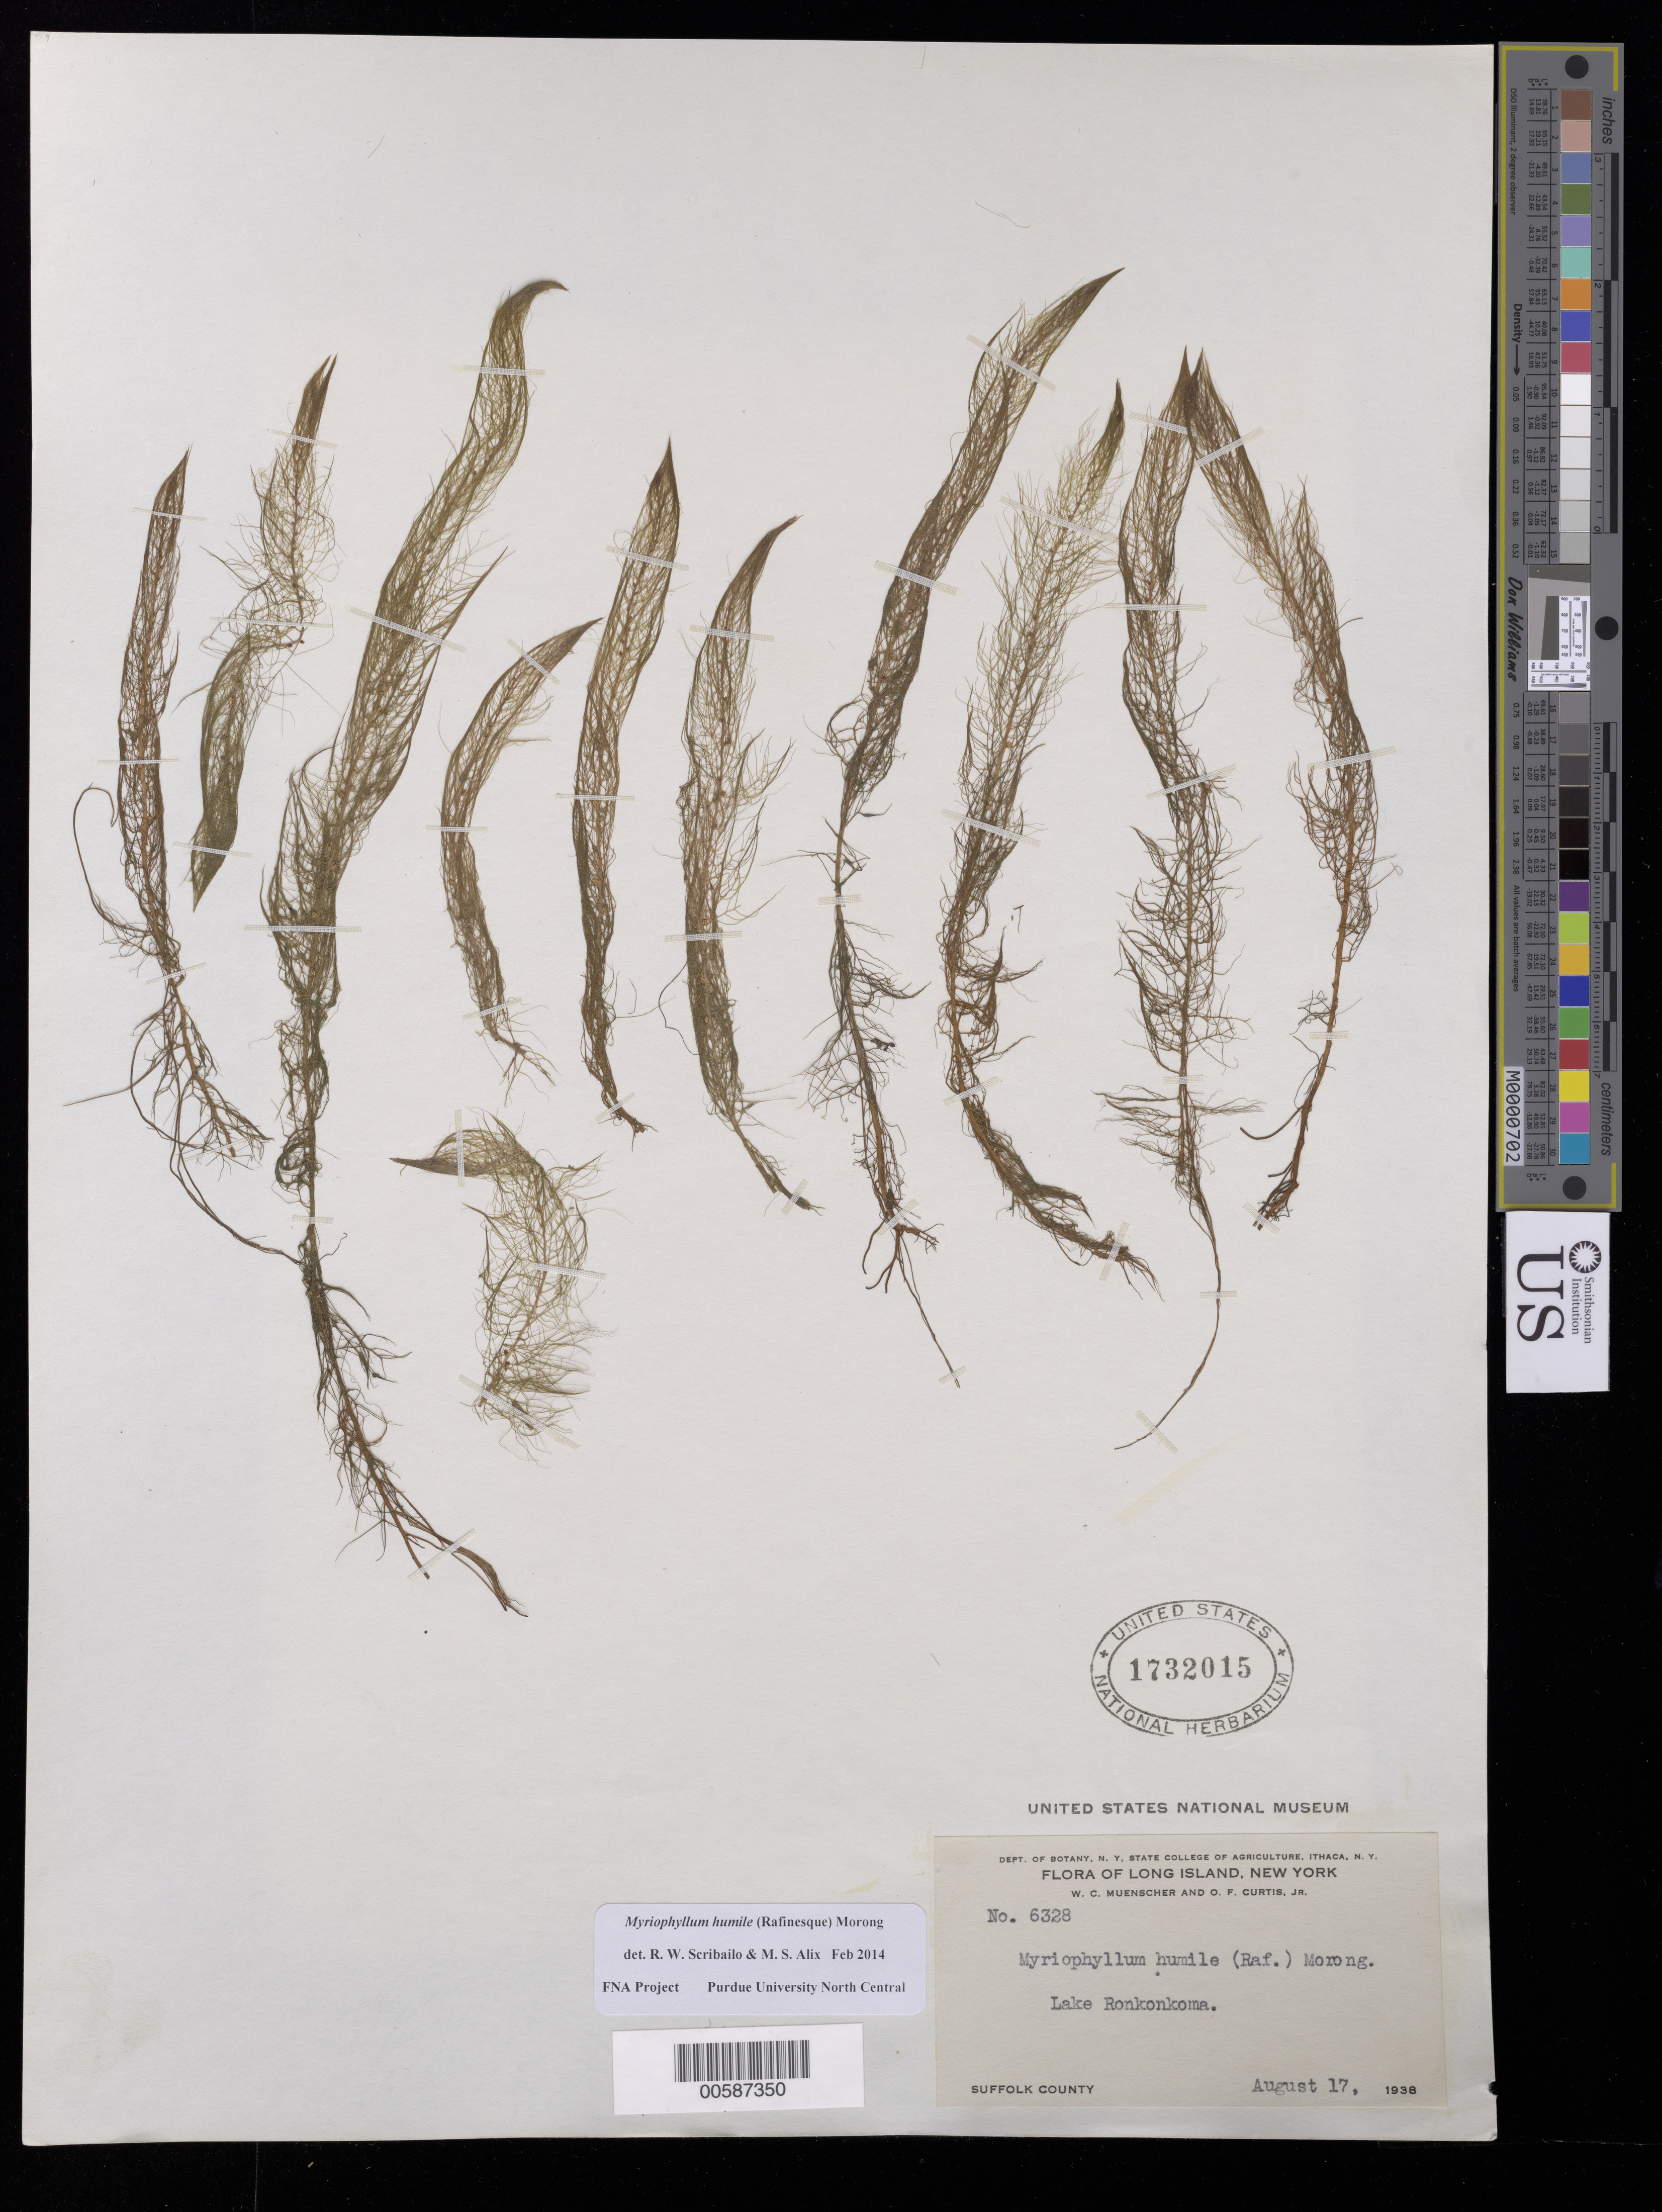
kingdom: Plantae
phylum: Tracheophyta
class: Magnoliopsida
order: Saxifragales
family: Haloragaceae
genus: Myriophyllum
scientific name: Myriophyllum humile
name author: (Raf.) Morong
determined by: Scribailo, R. W.; Alix, M. S.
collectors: W. Muenscher & O. Curtis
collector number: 6328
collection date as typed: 17 Aug 1938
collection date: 1938-08-17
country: United States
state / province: New York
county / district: Suffolk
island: Long Island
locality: Lake Ronkonkoma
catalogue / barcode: US 1732015